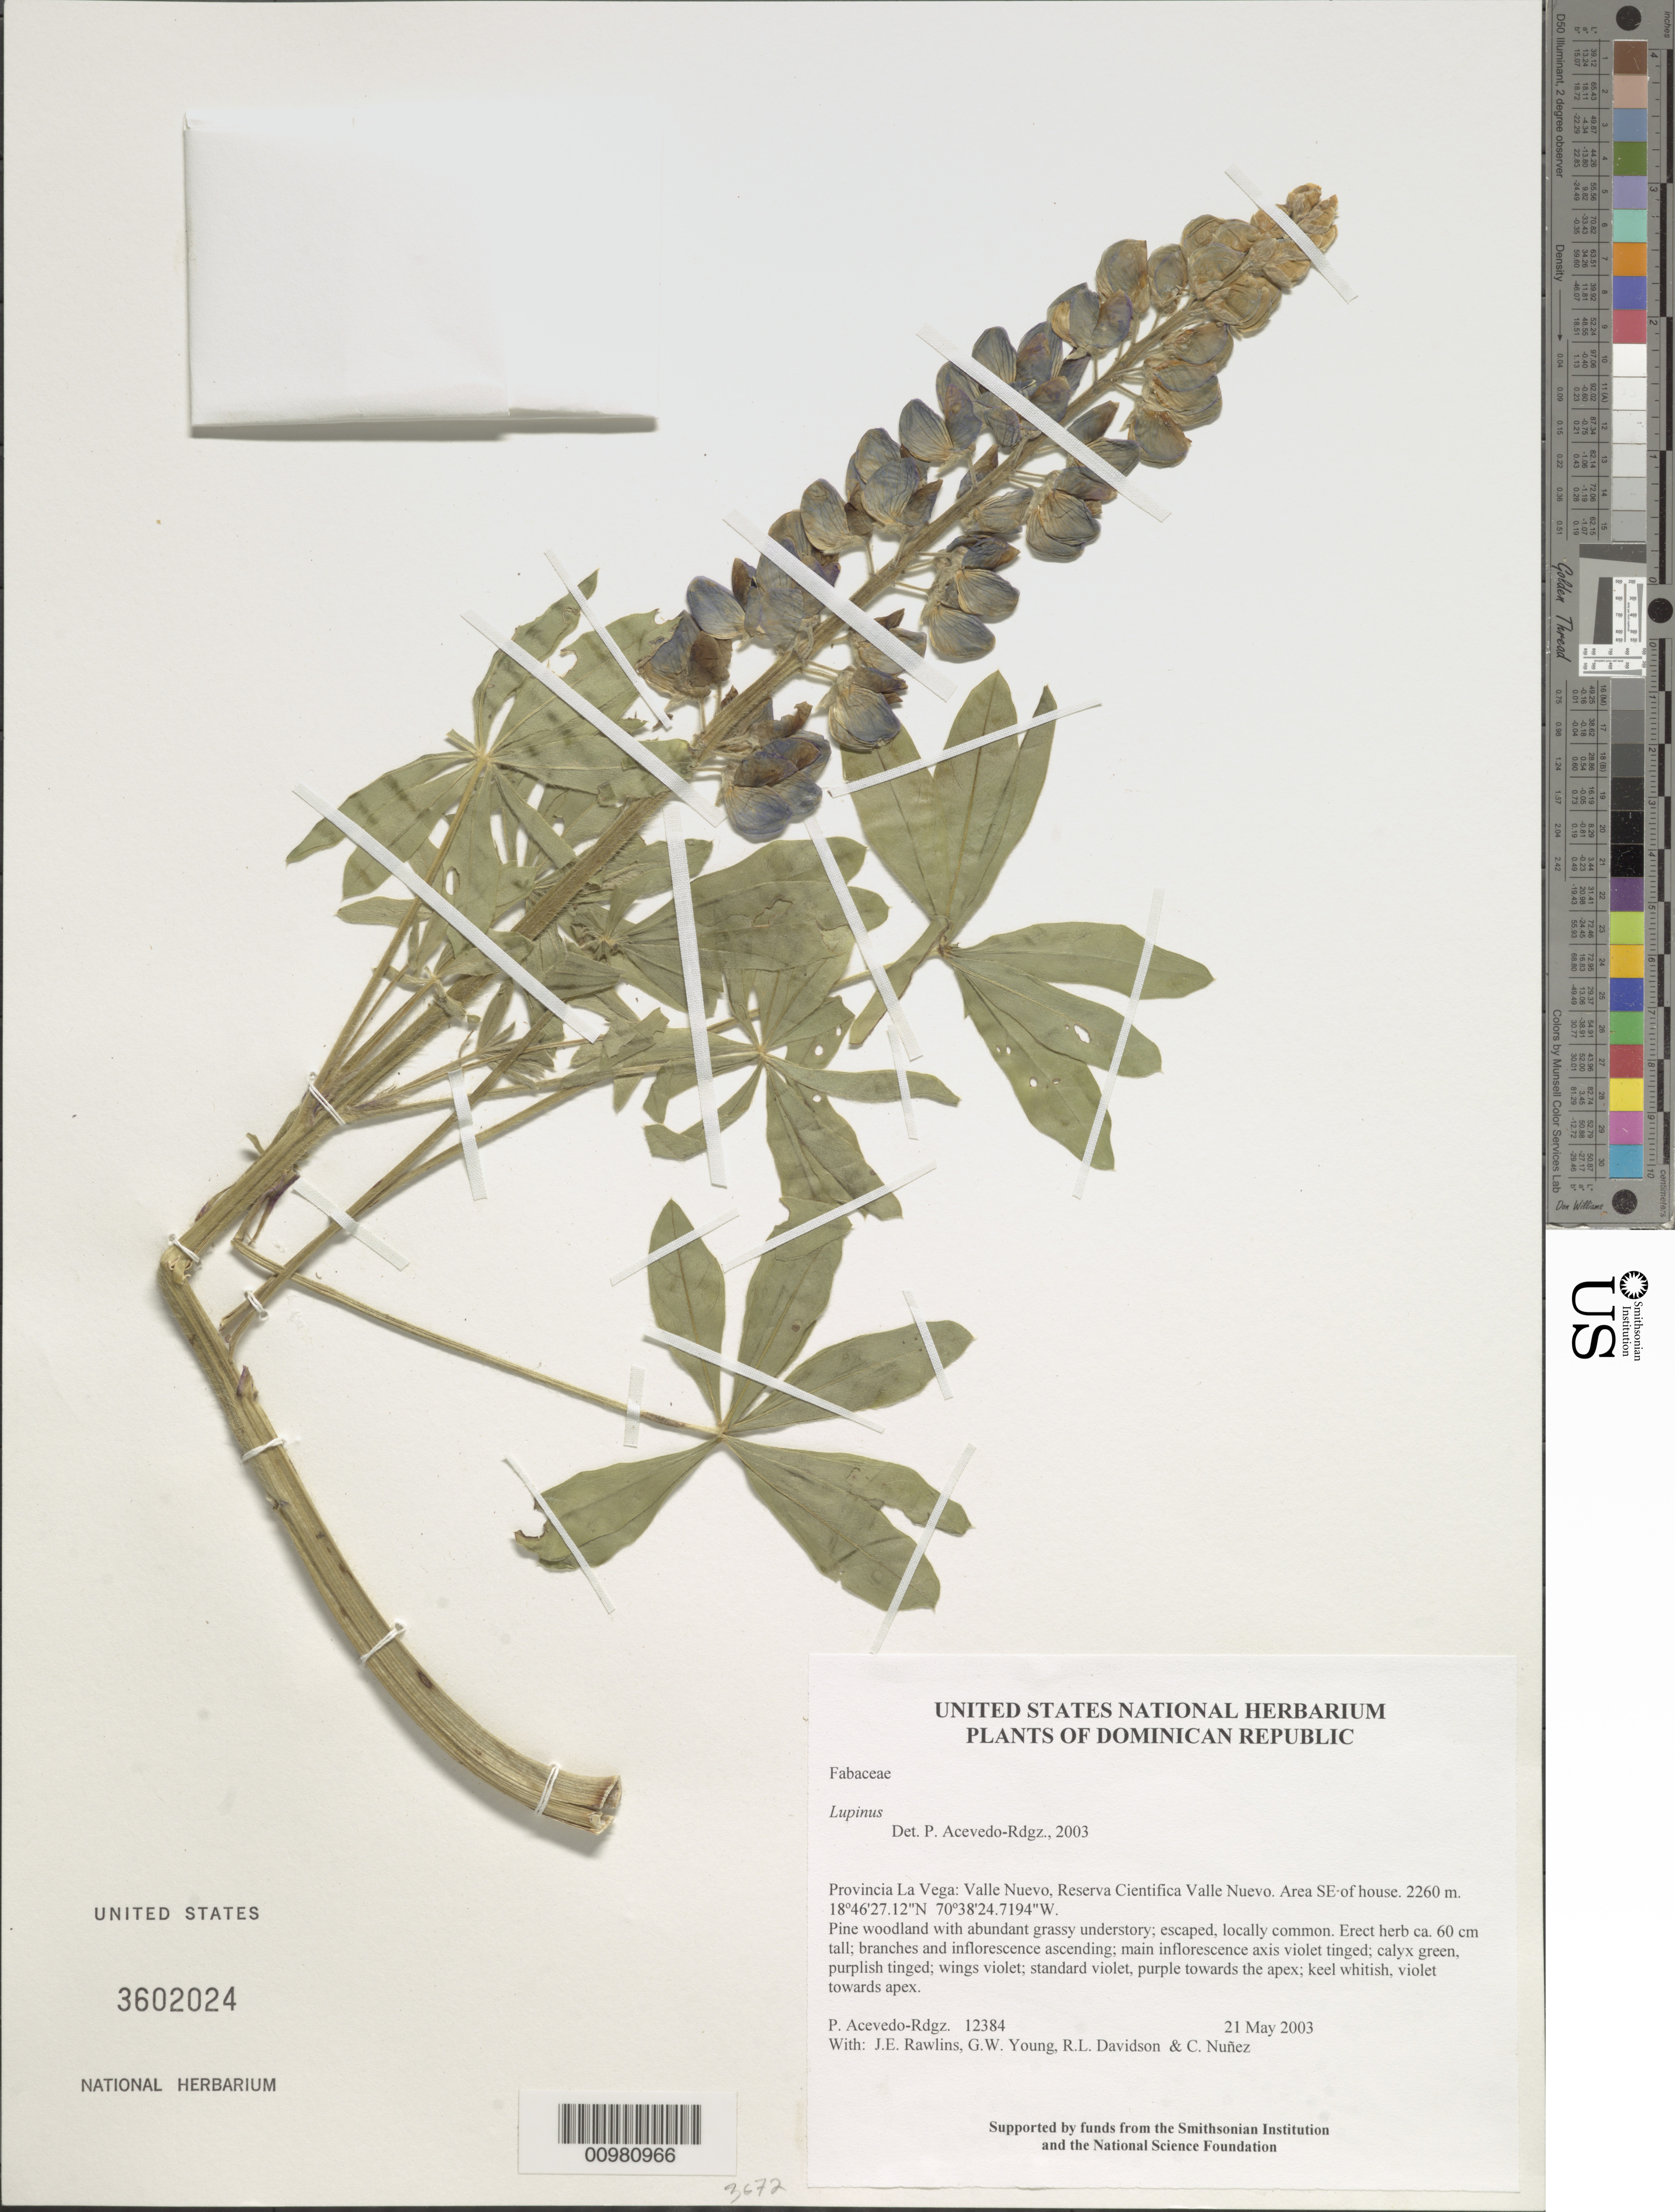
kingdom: Plantae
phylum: Tracheophyta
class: Magnoliopsida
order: Fabales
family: Fabaceae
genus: Lupinus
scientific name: Lupinus mexicanus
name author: Cerv. ex Lag.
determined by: Acevedo-Rodríguez, P., (BOT), Smithsonian Institution - National Museum of Natural History (UNITED STATES)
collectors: P. Acevedo-Rodr., J. Rawlins, G. Young, R. Davidson & C. Nunez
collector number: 12384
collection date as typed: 21 May 2003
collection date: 2003-05-21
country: Dominican Republic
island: Hispaniola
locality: Provincia La Vega: Valle Nuevo, Reserva Cientifica Valle Nuevo. Area SE of house.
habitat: Pine woodland with abundant grassy understory; escaped, locally common.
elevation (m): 2260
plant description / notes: US, K, NY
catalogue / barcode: US 3602024